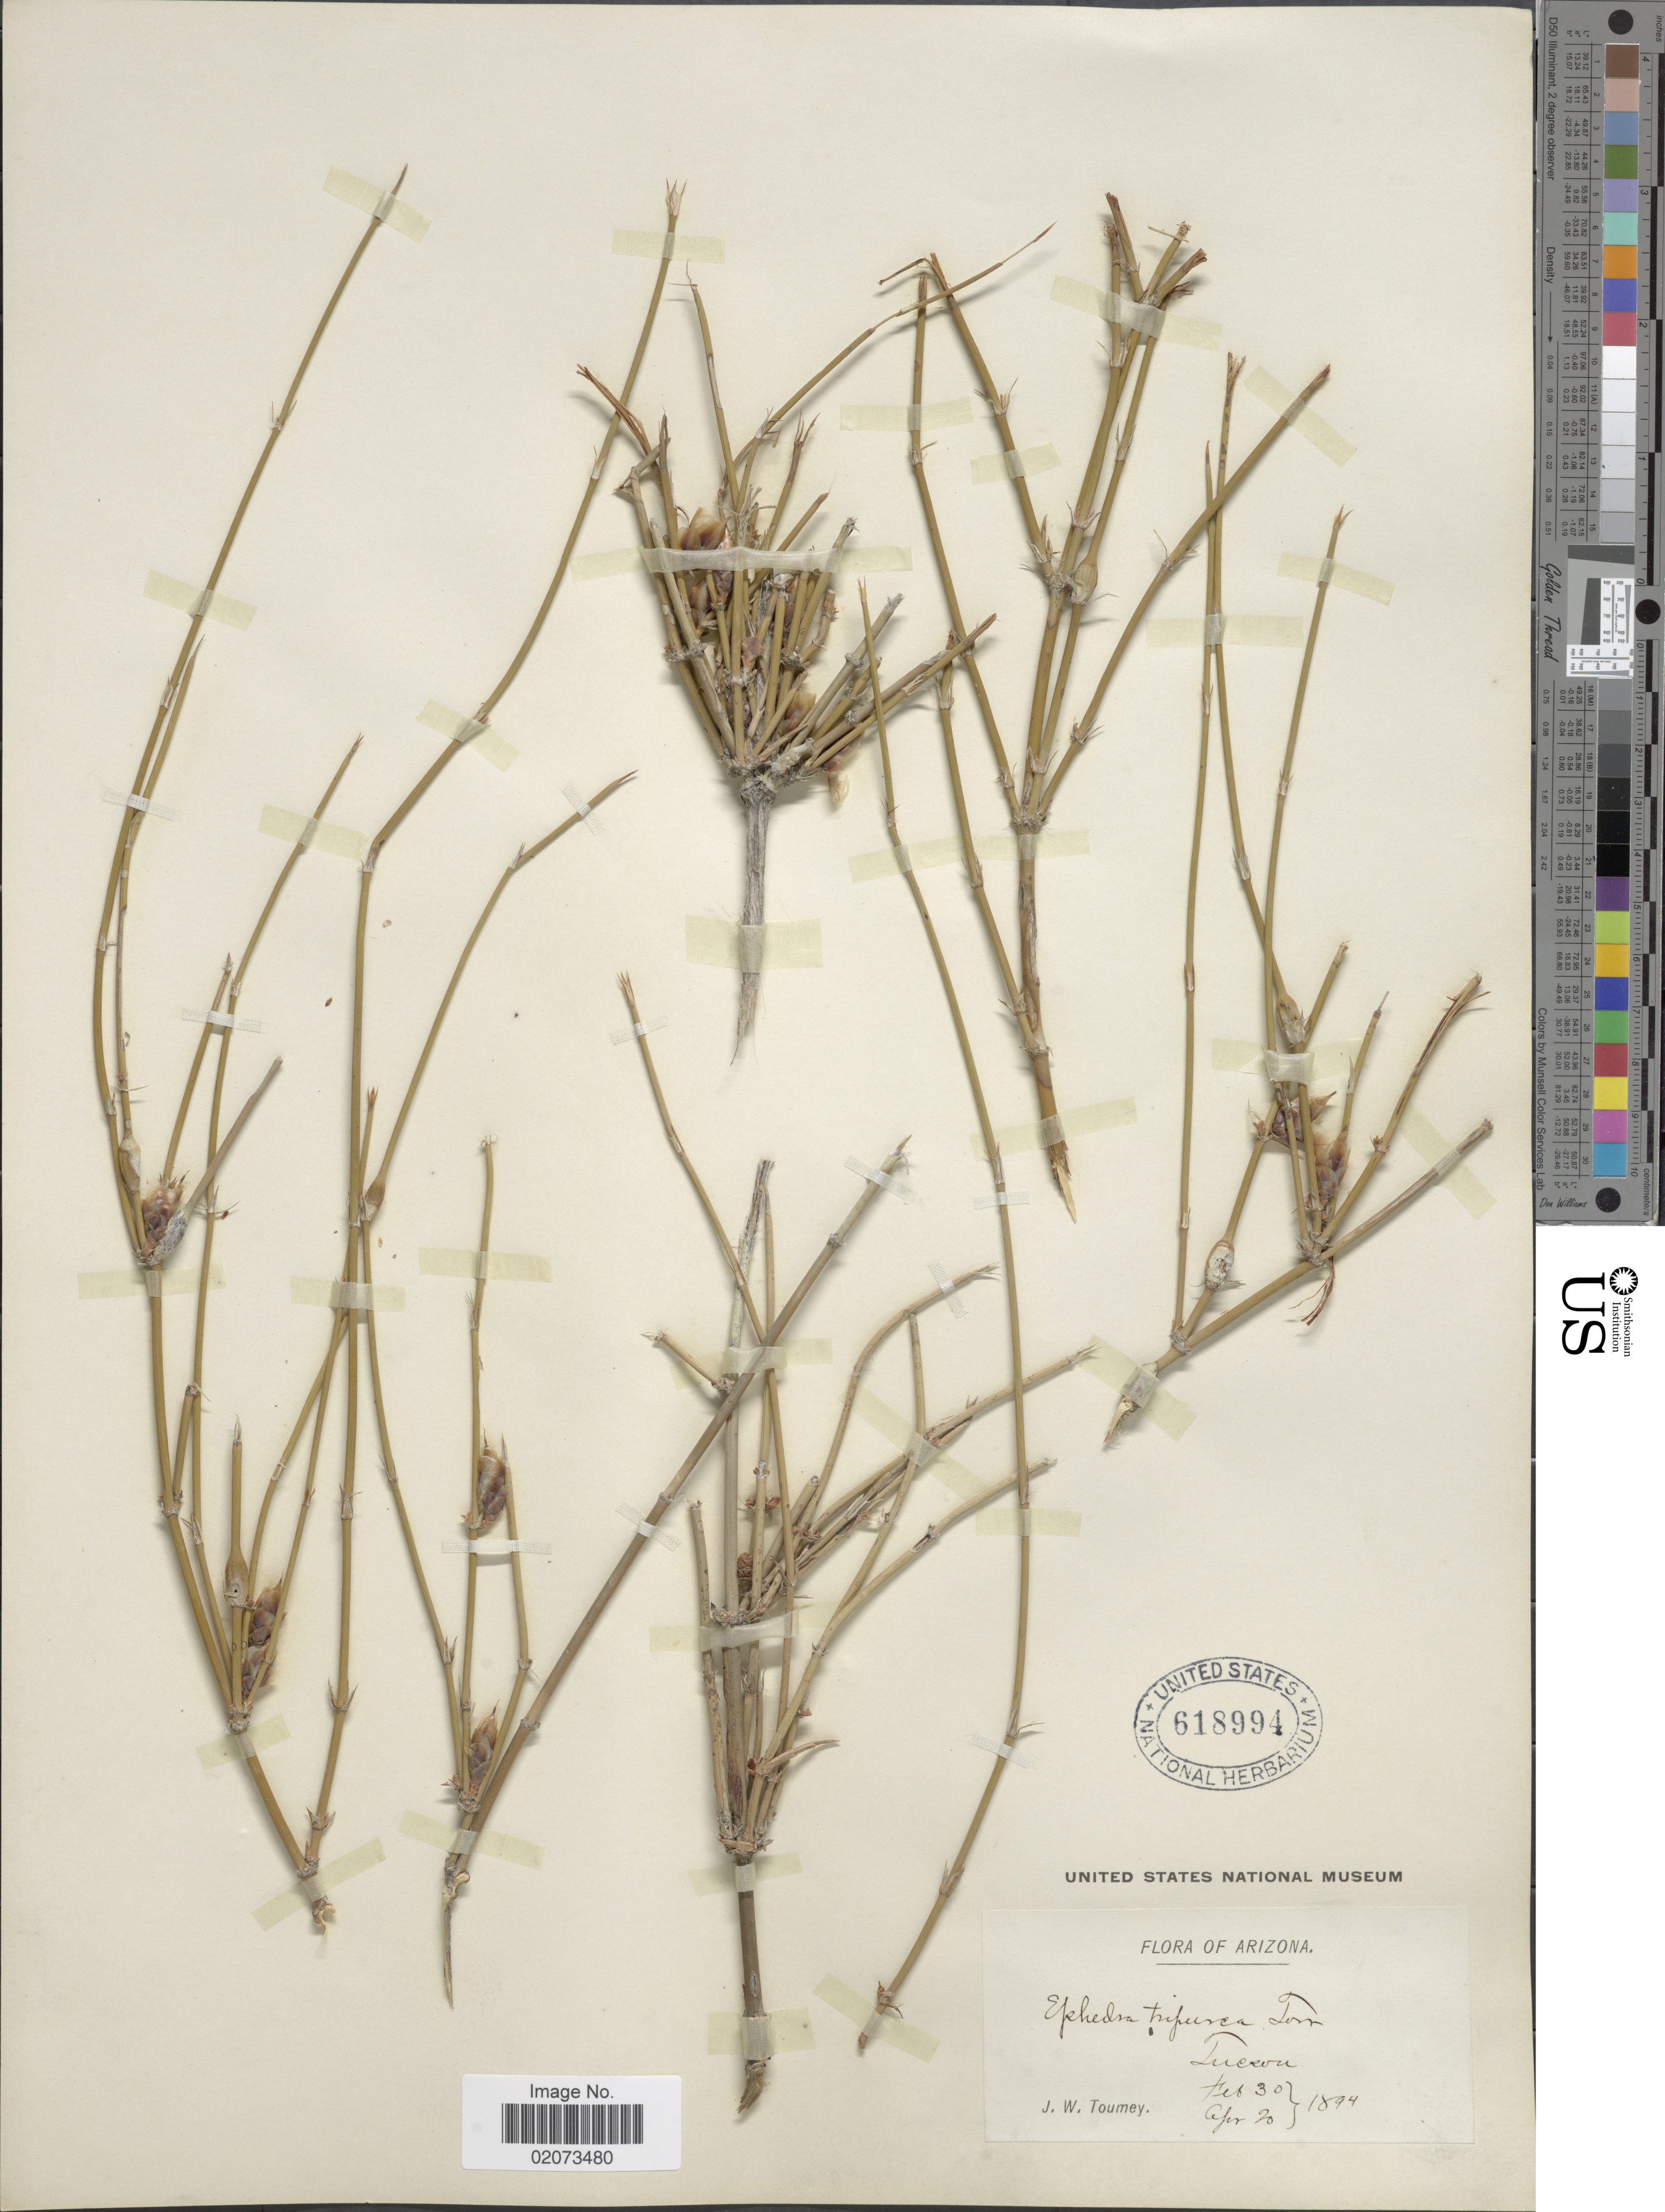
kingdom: Plantae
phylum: Tracheophyta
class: Gnetopsida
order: Ephedrales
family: Ephedraceae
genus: Ephedra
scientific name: Ephedra trifurca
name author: Torr. ex S. Watson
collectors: J. W. Toumey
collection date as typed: Transcribed d/m/y: 30/2/1894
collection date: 1894-04-20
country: United States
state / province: Arizona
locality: Tucson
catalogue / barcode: US 618994